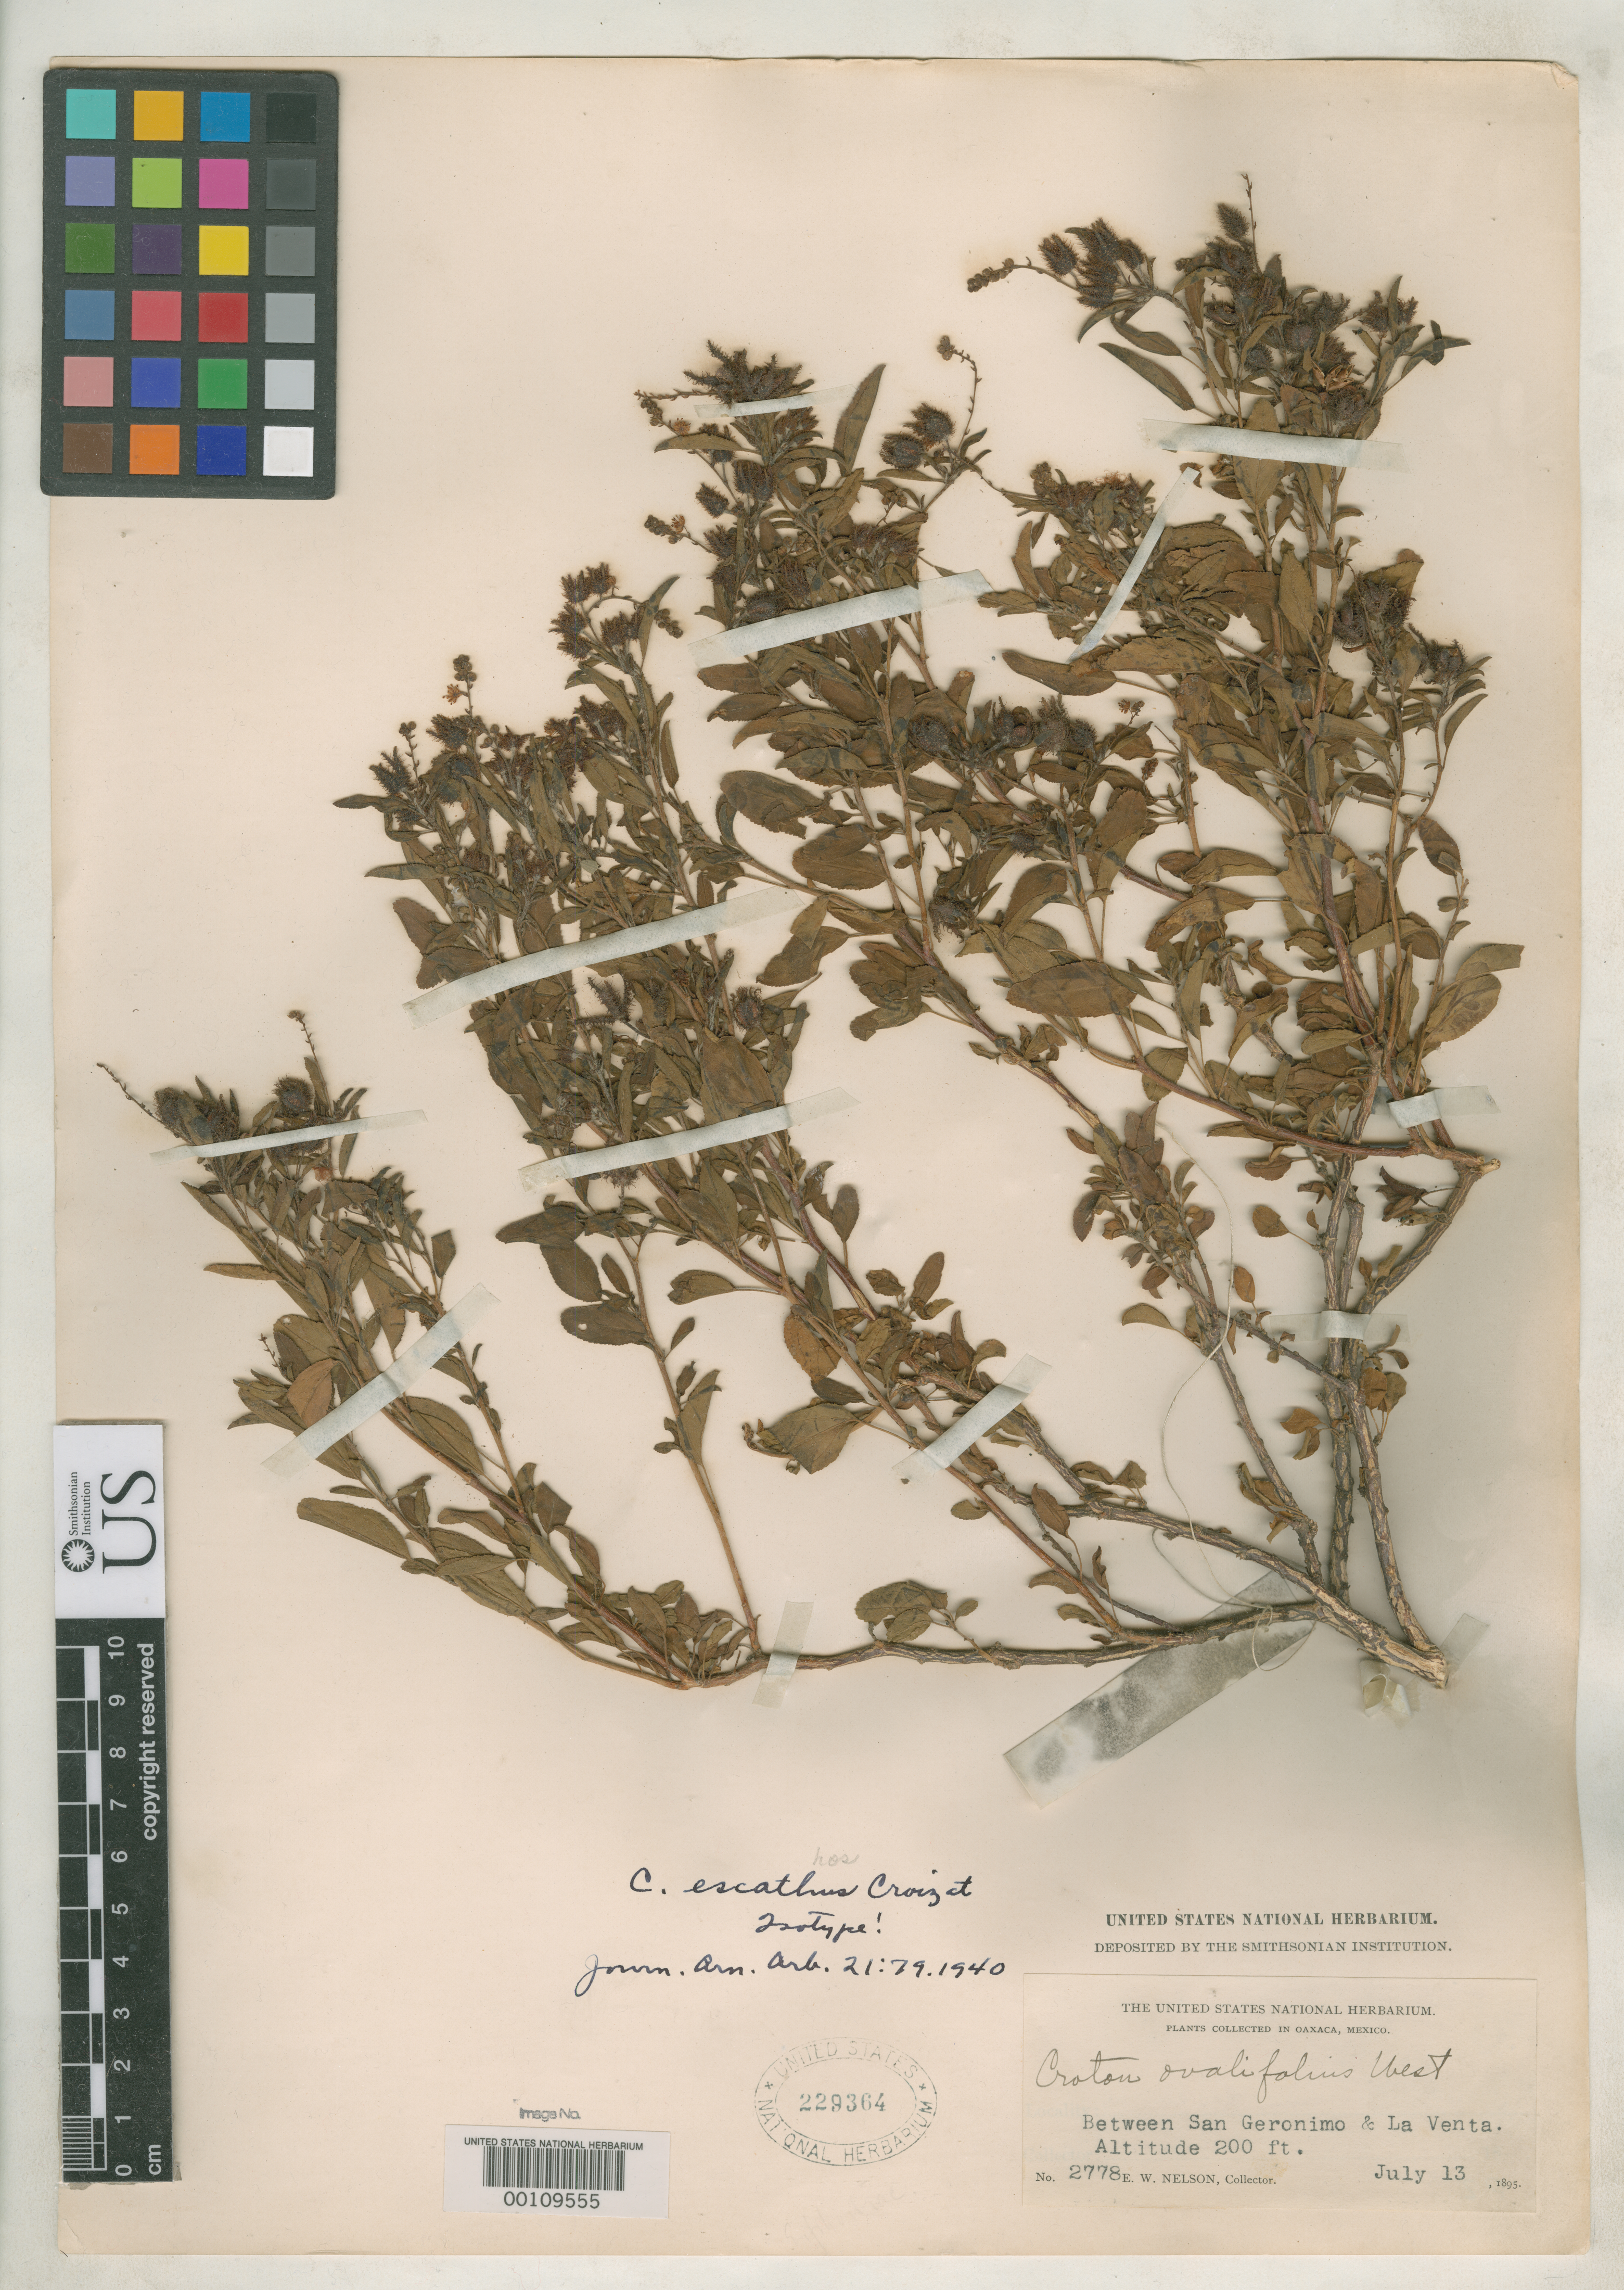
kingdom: Plantae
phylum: Tracheophyta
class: Magnoliopsida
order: Malpighiales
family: Euphorbiaceae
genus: Croton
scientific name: Croton escathos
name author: Croizat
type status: Isotype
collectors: E. W. Nelson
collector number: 2778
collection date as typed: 13 Jul 1895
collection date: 1895-07-13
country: Mexico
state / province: Oaxaca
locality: Between San Geronimo and La Venta.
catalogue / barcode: US 229364